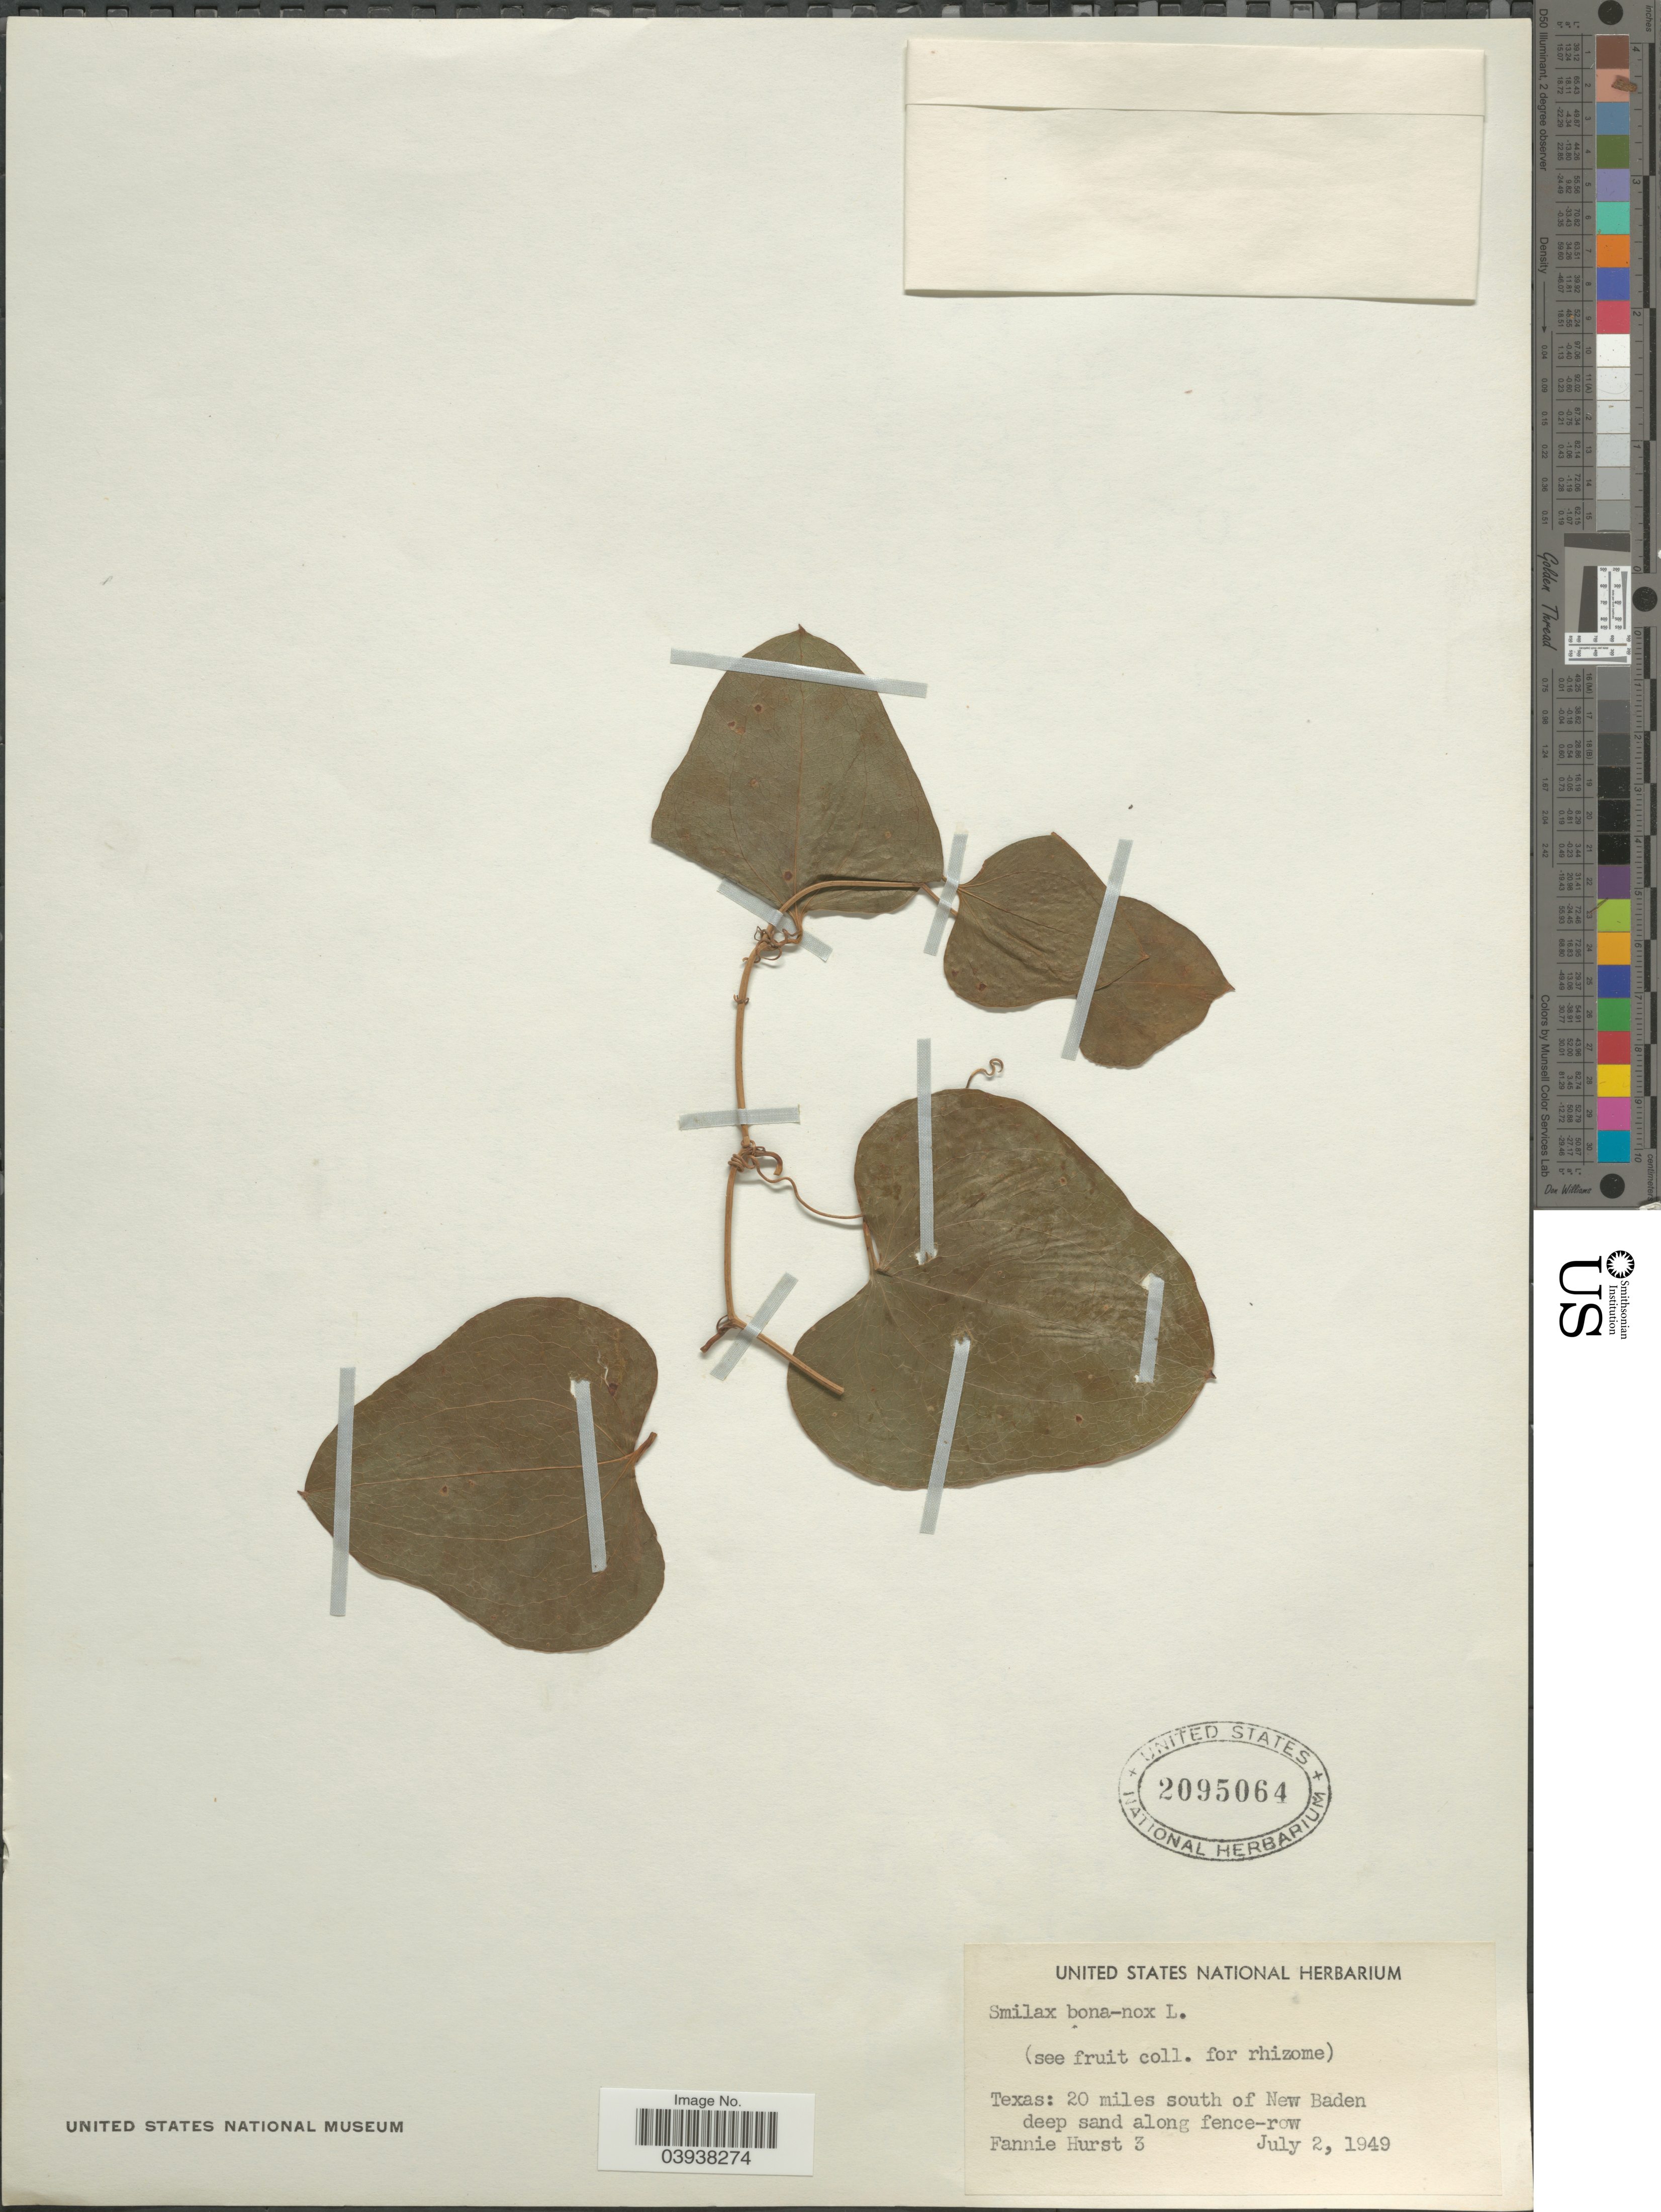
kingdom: Plantae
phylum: Tracheophyta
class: Liliopsida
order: Liliales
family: Smilacaceae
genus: Smilax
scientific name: Smilax bona-nox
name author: L.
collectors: F. Hurst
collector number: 3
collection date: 1949-07-02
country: United States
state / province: Texas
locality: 20 miles south of New Baden.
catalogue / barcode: US 2095064